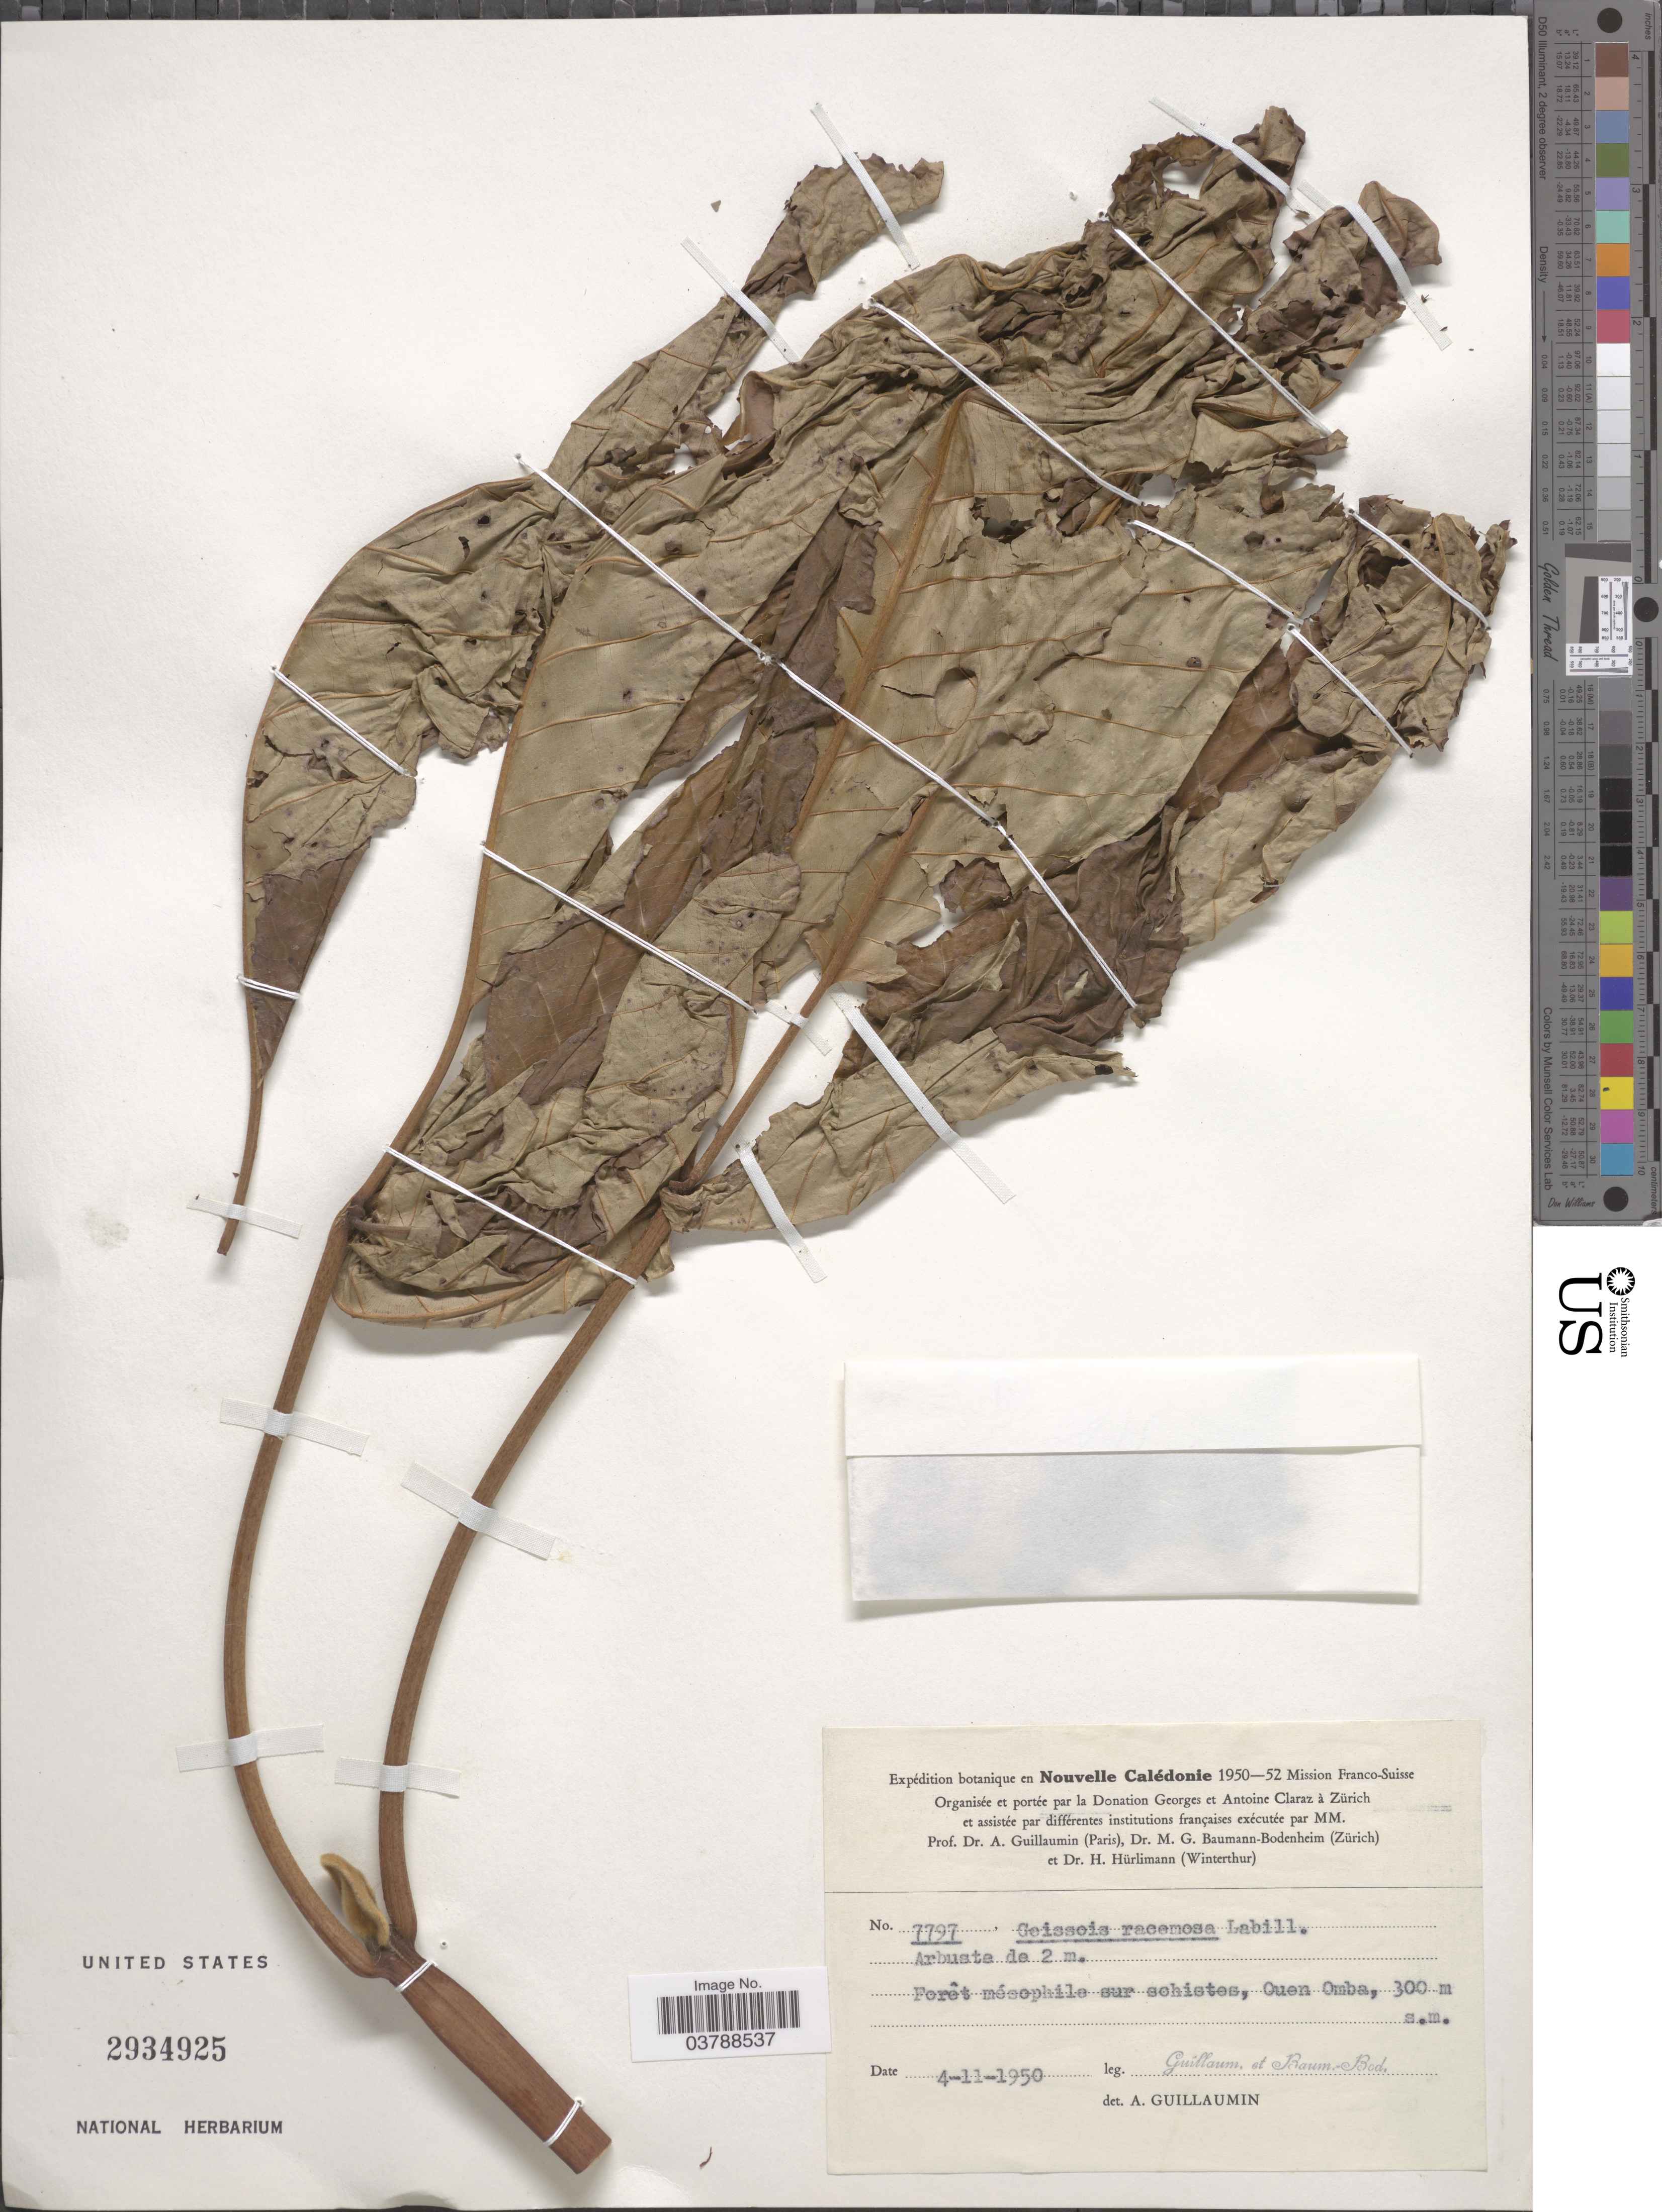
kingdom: Plantae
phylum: Tracheophyta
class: Magnoliopsida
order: Oxalidales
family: Cunoniaceae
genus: Geissois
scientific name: Geissois racemosa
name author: Labill.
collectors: A. Guillaumin & M. G. Baumann-Bodenheim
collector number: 7797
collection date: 1950-11-04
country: New Caledonia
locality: Nouvelle Calédonie. Forêt mésophile sur sohistes, Ouen Omba.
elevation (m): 300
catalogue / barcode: US 2934925